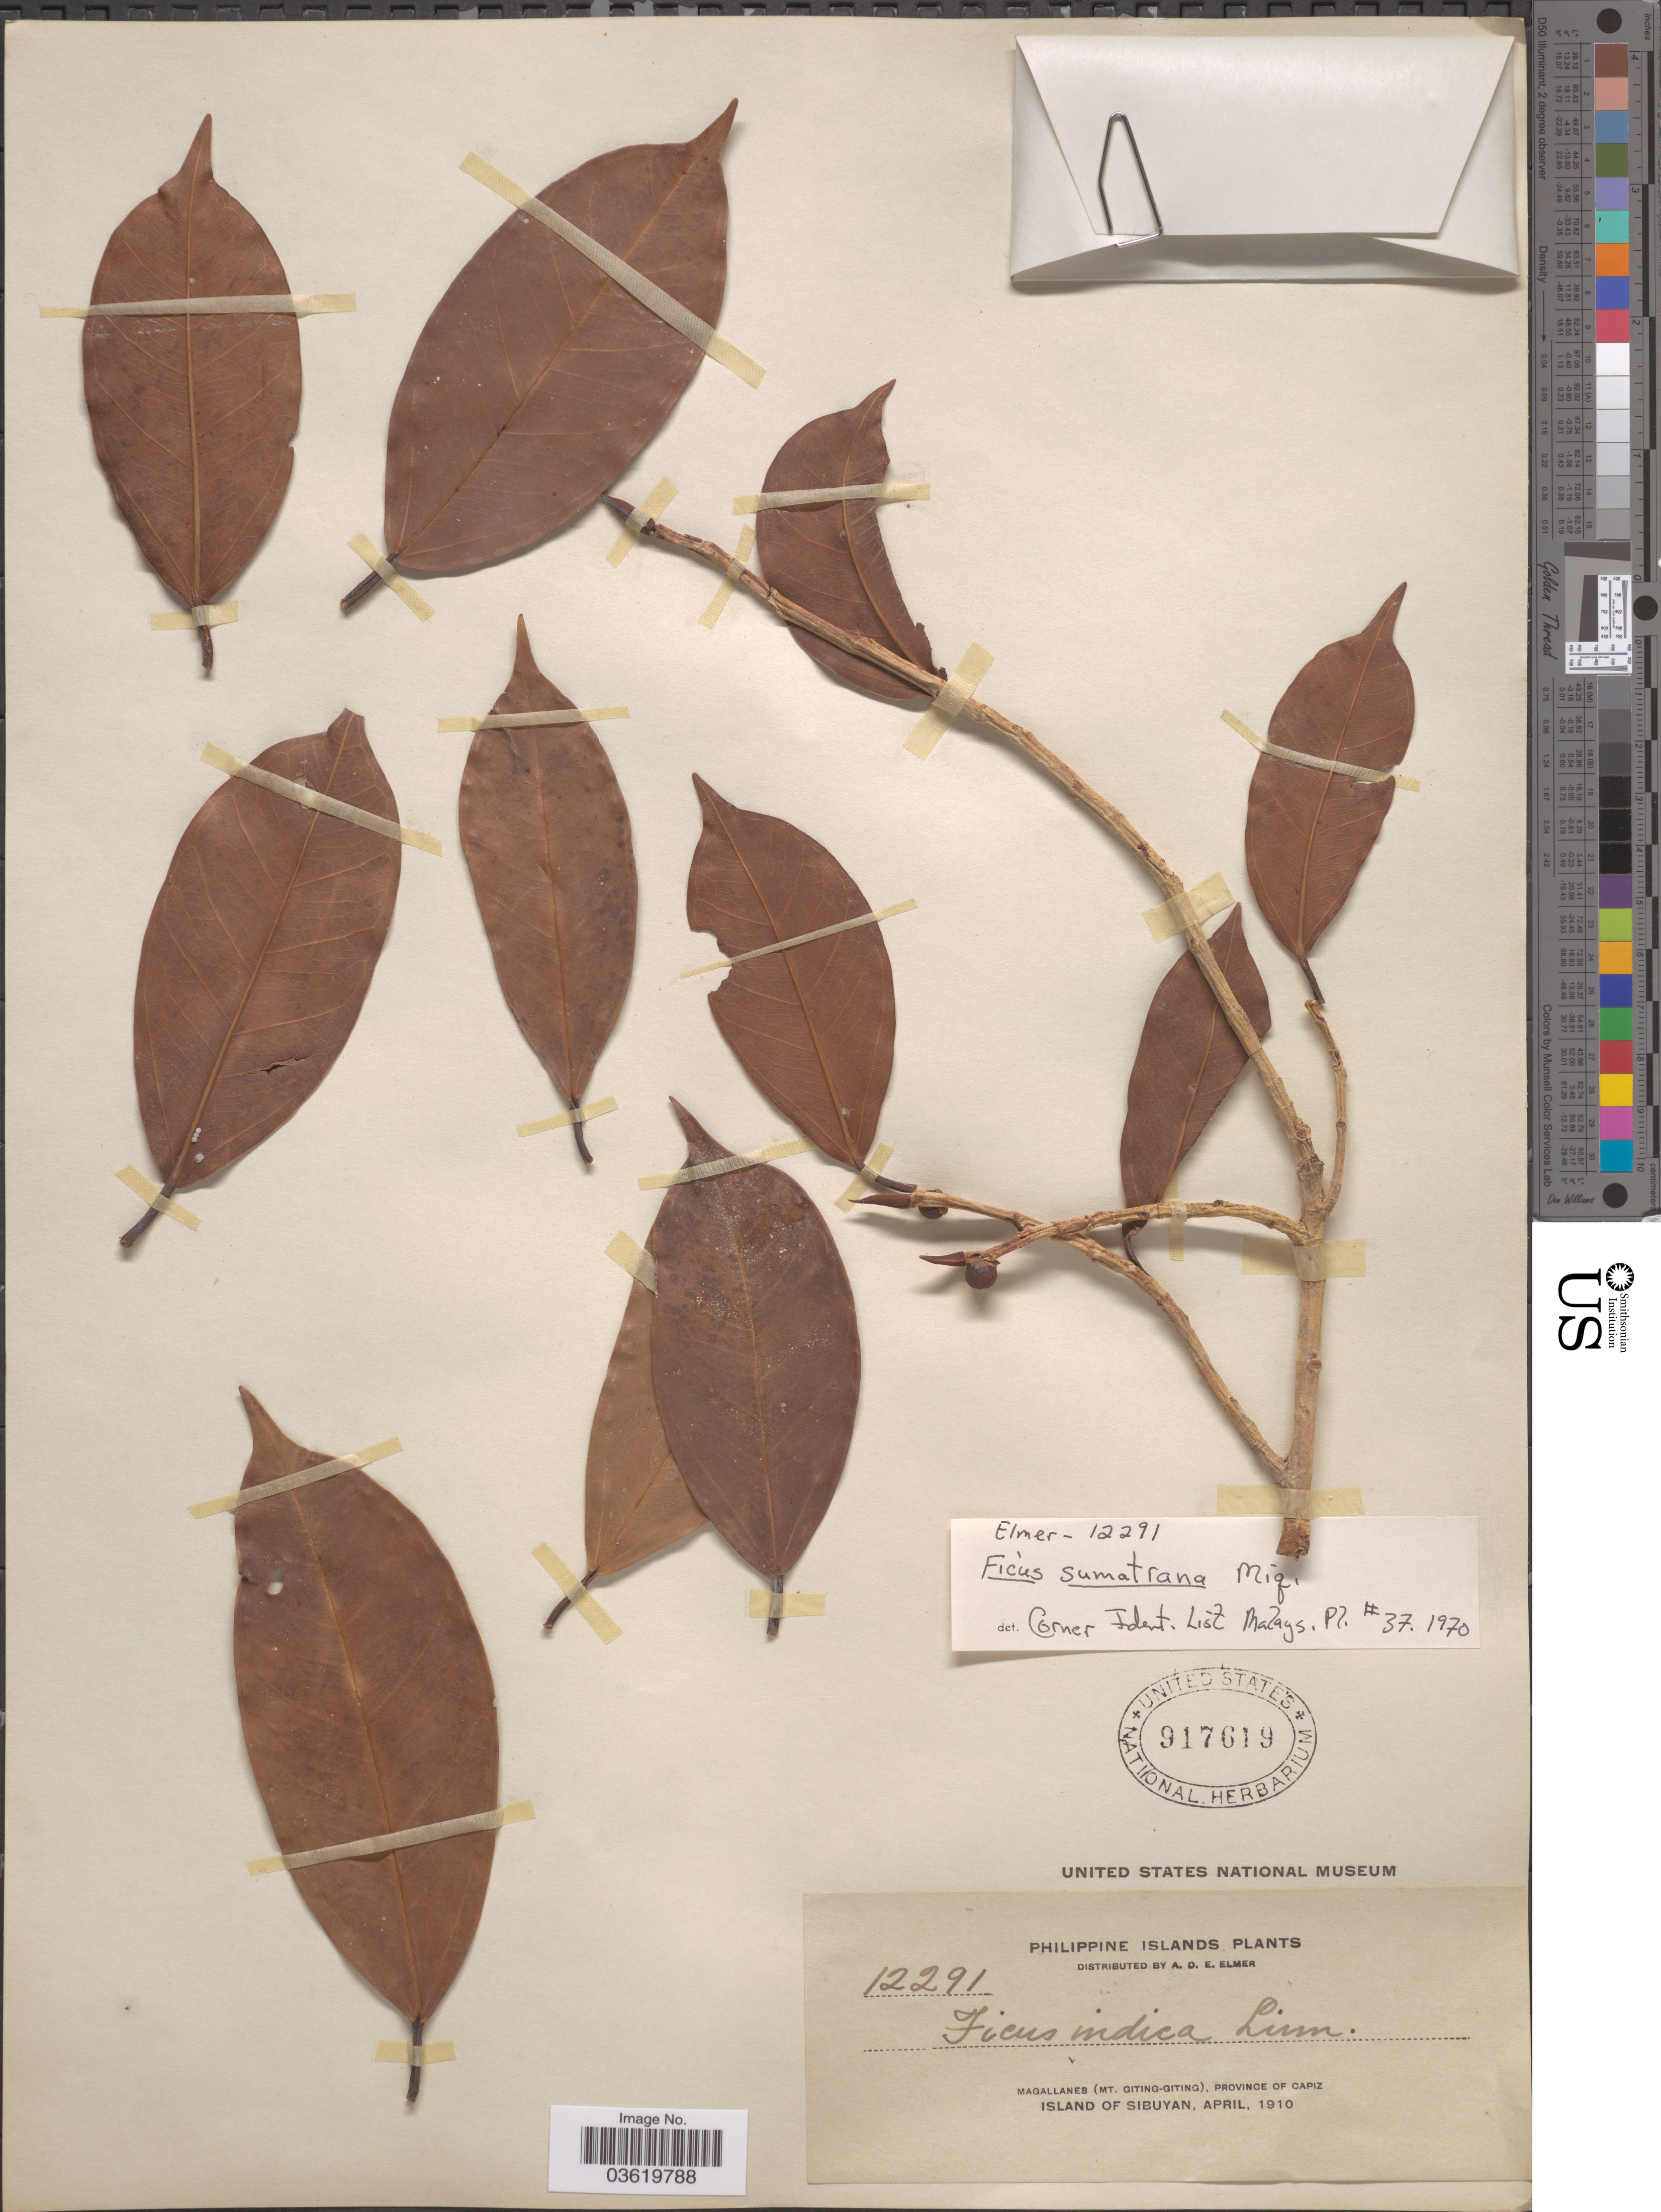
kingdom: Plantae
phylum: Tracheophyta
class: Magnoliopsida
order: Rosales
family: Moraceae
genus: Ficus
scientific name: Ficus sumatrana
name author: Miq.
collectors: A. D. E. Elmer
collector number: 12291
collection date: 1910-04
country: Philippines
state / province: Western Visayas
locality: Philippine Islands. Magallanes (Mt. Giting-Giting), Province of Capiz. Island of Sibuyan.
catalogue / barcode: US 917619